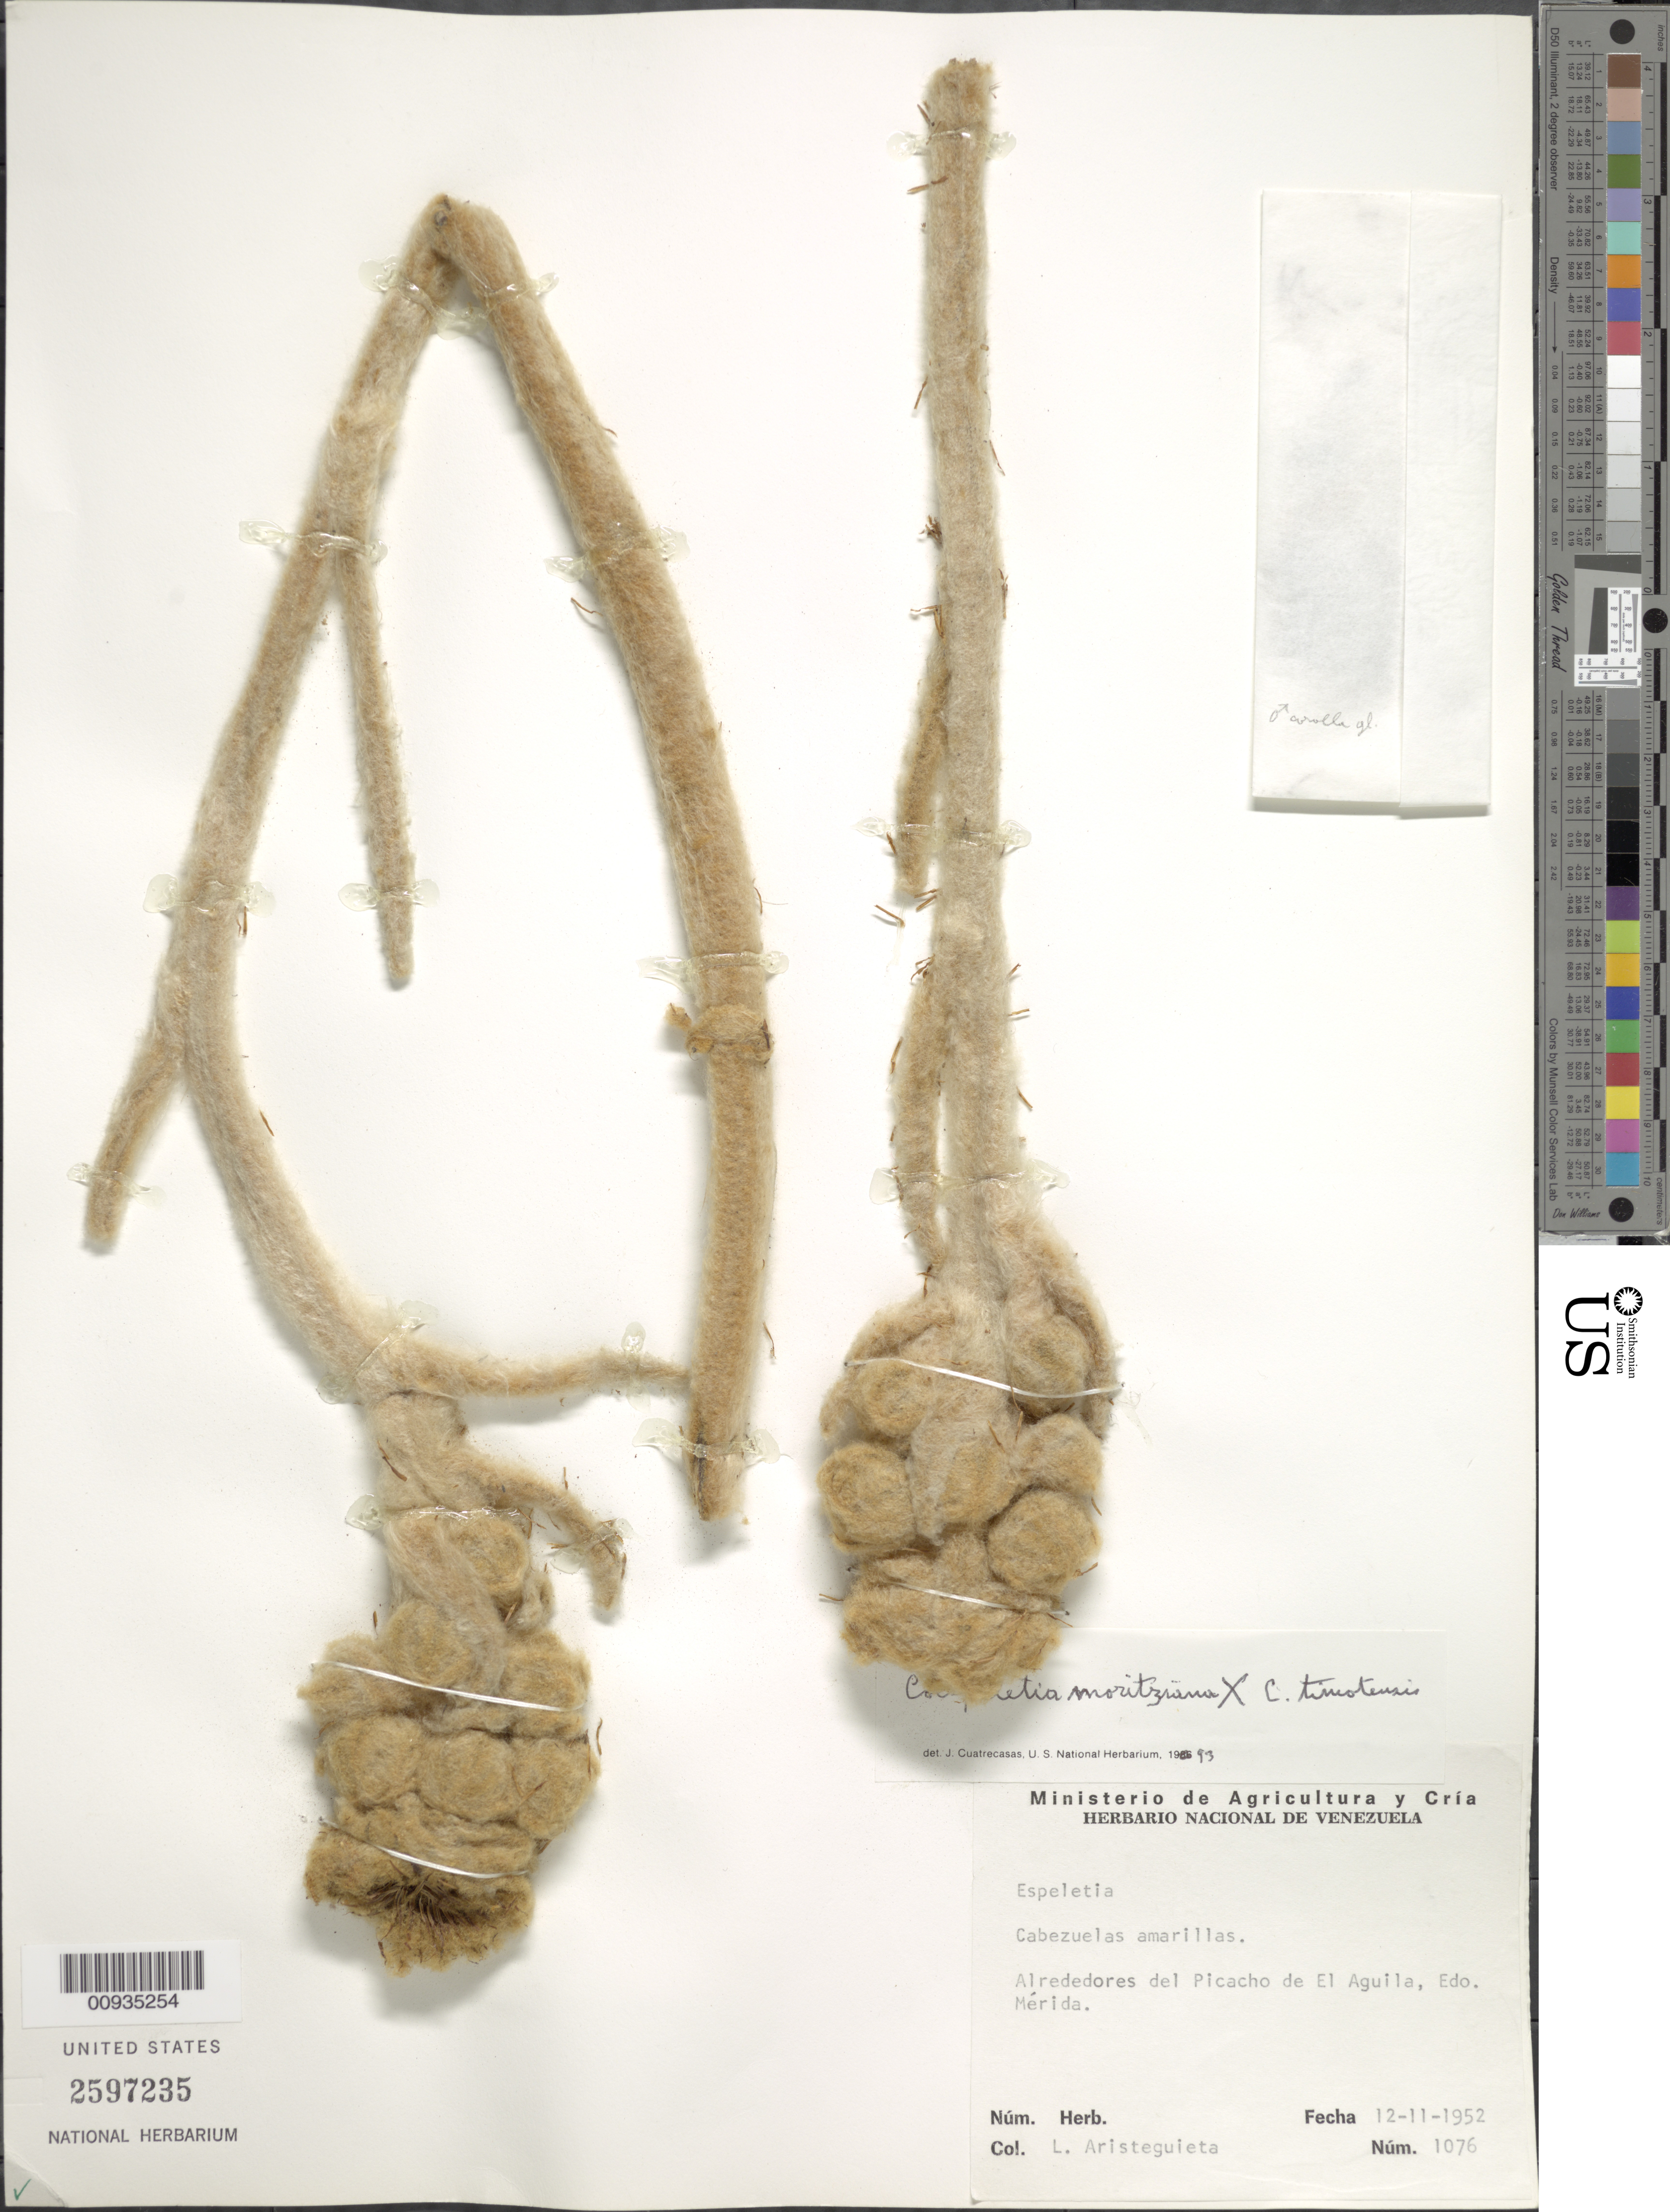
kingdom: Plantae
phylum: Tracheophyta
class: Magnoliopsida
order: Asterales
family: Asteraceae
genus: Coespeletia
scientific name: Coespeletia moritziana x C. timotensis (Cuatrec.) Cuatrec.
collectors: L. Aristeguieta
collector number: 1076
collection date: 1952-11-12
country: Venezuela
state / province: Mérida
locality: Alrededores del Picacho de El Águila.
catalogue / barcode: US 2597235